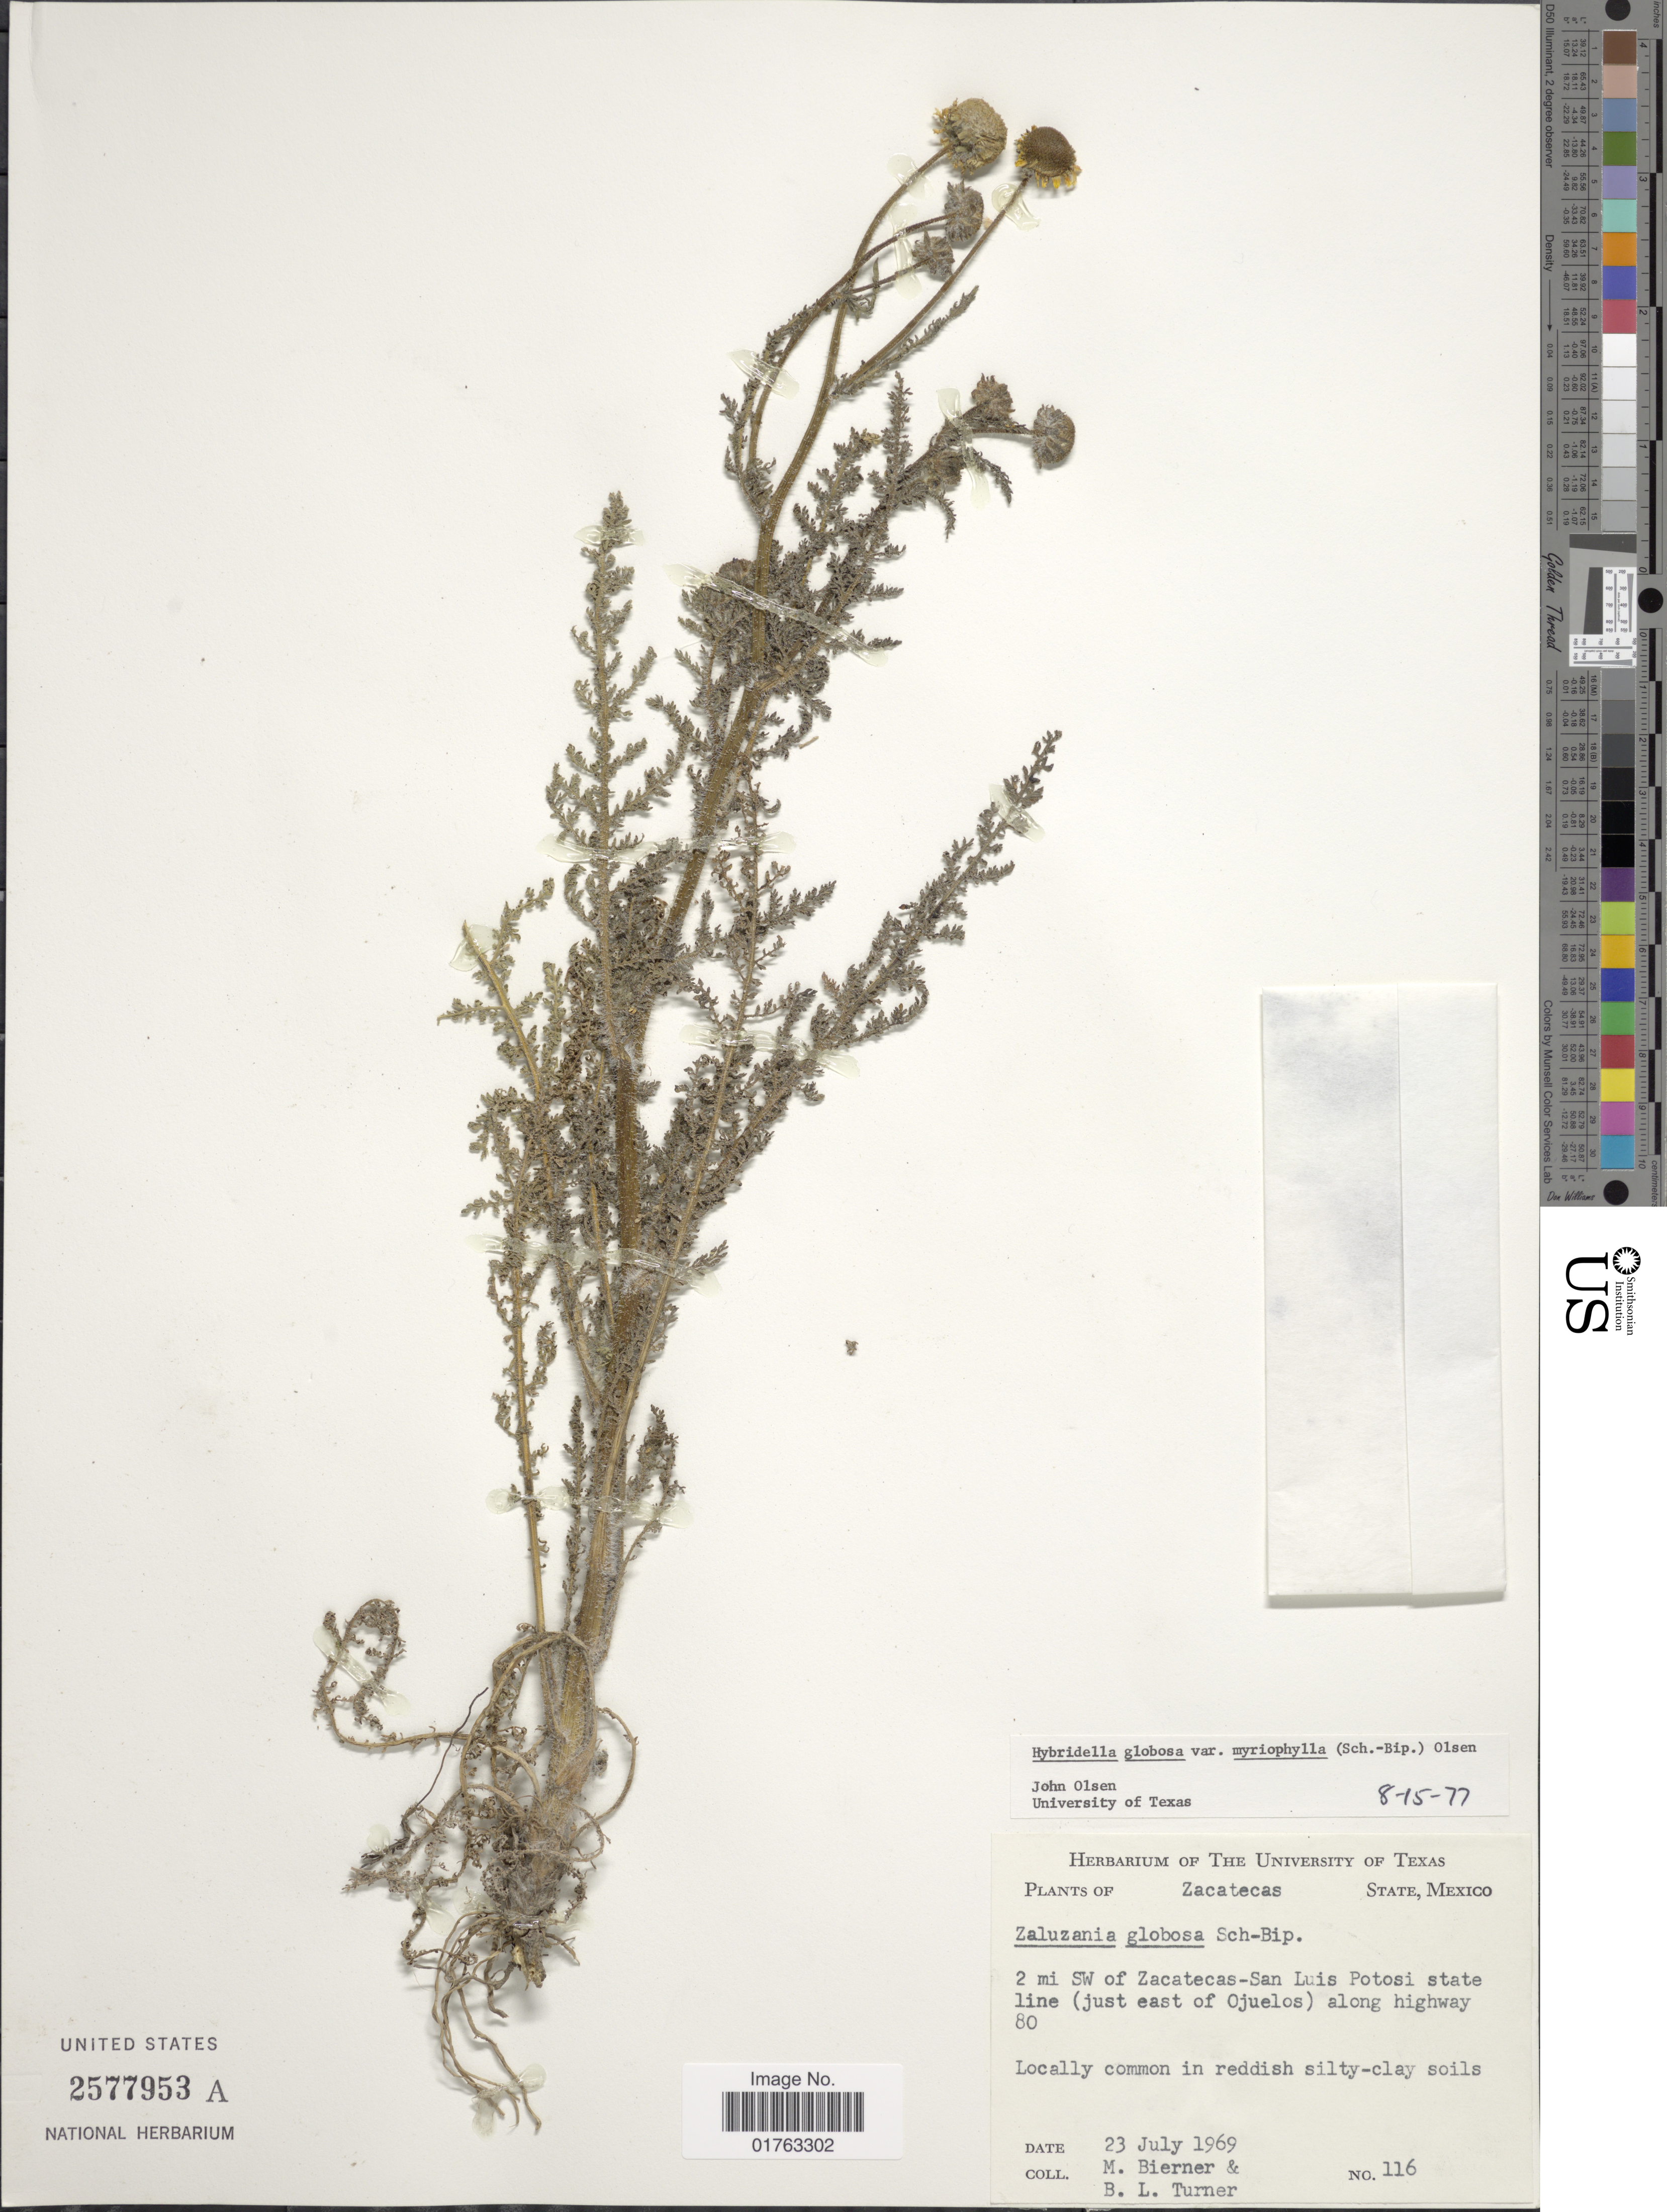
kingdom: Plantae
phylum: Tracheophyta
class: Magnoliopsida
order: Asterales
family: Asteraceae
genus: Hybridella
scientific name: Hybridella globosa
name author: (Ort.) Cass.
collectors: M. W. Bierner & B. L. Turner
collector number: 116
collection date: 1969-07-23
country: Mexico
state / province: Zacatecas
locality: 2 mi SW of Zacatecas- San Luis Potosi state line (just east of Ojuelos) along highway 80.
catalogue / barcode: US 2577953A